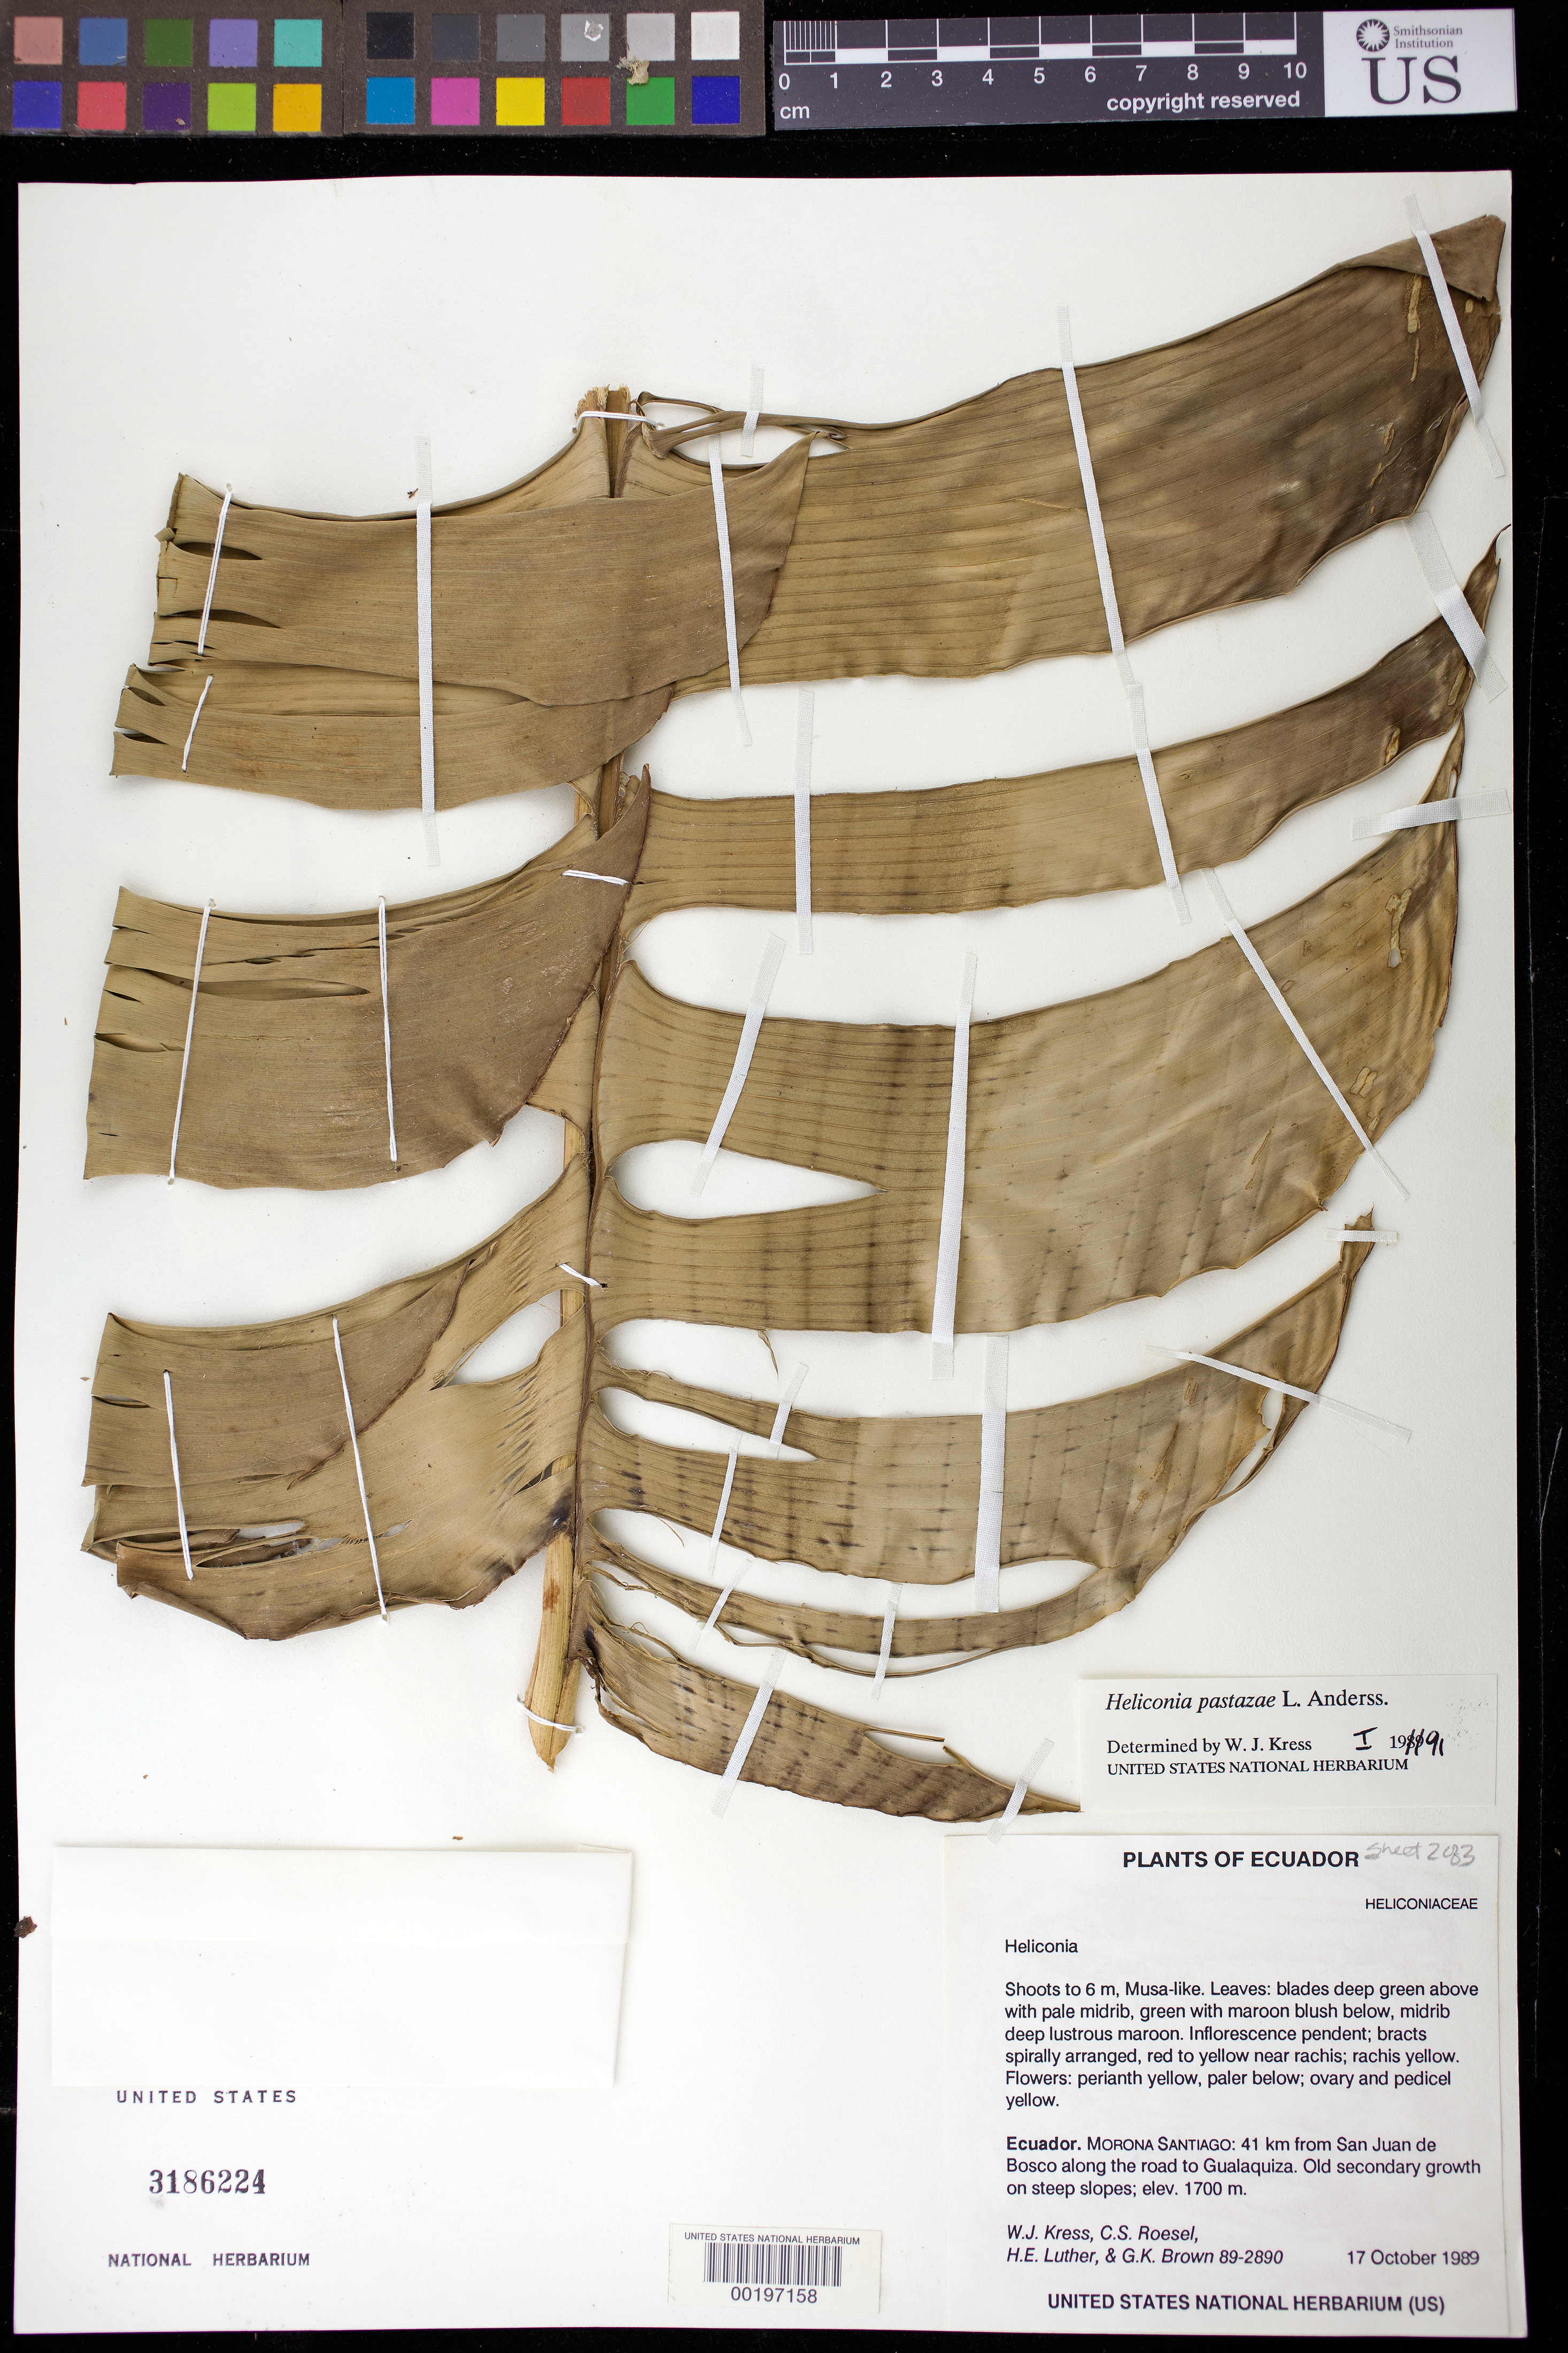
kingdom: Plantae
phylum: Tracheophyta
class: Liliopsida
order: Zingiberales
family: Heliconiaceae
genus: Heliconia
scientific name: Heliconia pastazae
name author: L. Andersson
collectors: W. J. Kress, C. S. Roesel, Harry E. Luther & G. K. Brown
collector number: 89-2890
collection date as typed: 17 Oct 1989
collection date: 1989-10-17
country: Ecuador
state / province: Morona-Santiago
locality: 41 km from San Juan de bosco along the road to Gualaquiza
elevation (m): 1700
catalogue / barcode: US 3186224